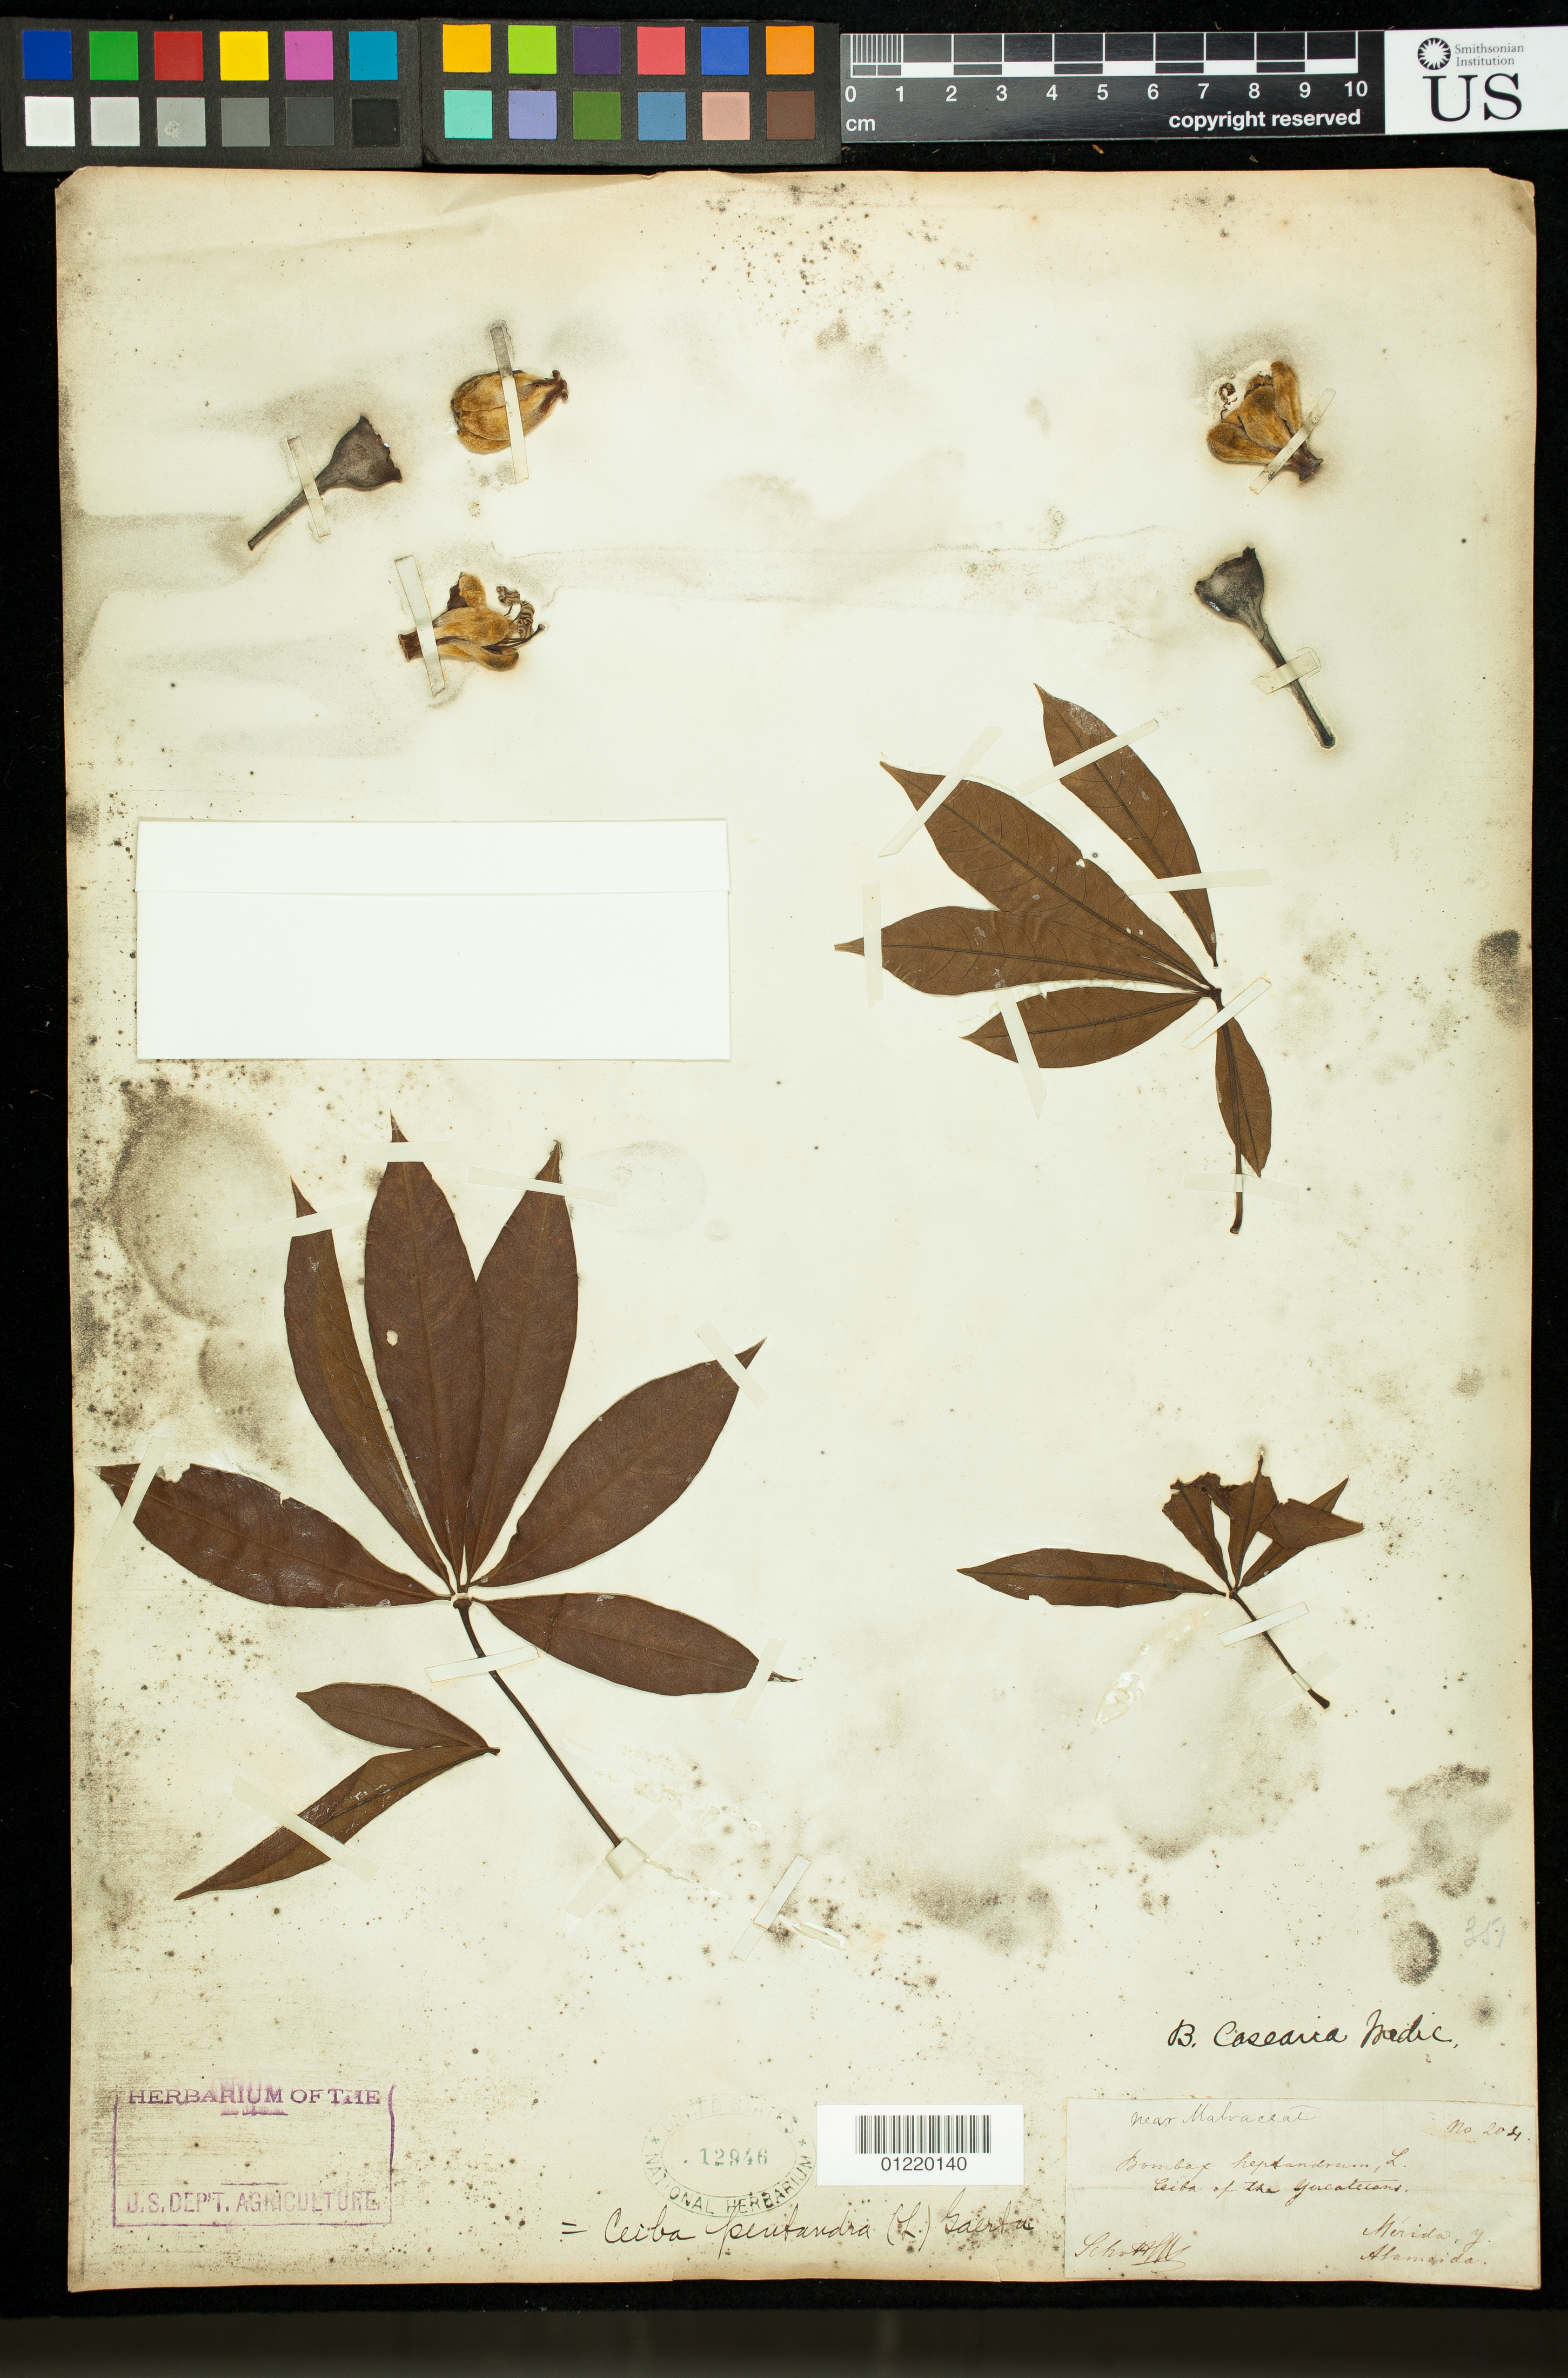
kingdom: Plantae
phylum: Tracheophyta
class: Magnoliopsida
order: Malvales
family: Malvaceae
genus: Ceiba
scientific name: Ceiba parvifolia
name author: Rose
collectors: Schott, --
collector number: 204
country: Mexico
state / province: Yucatan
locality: Merida y. Alameida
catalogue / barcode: US 12946